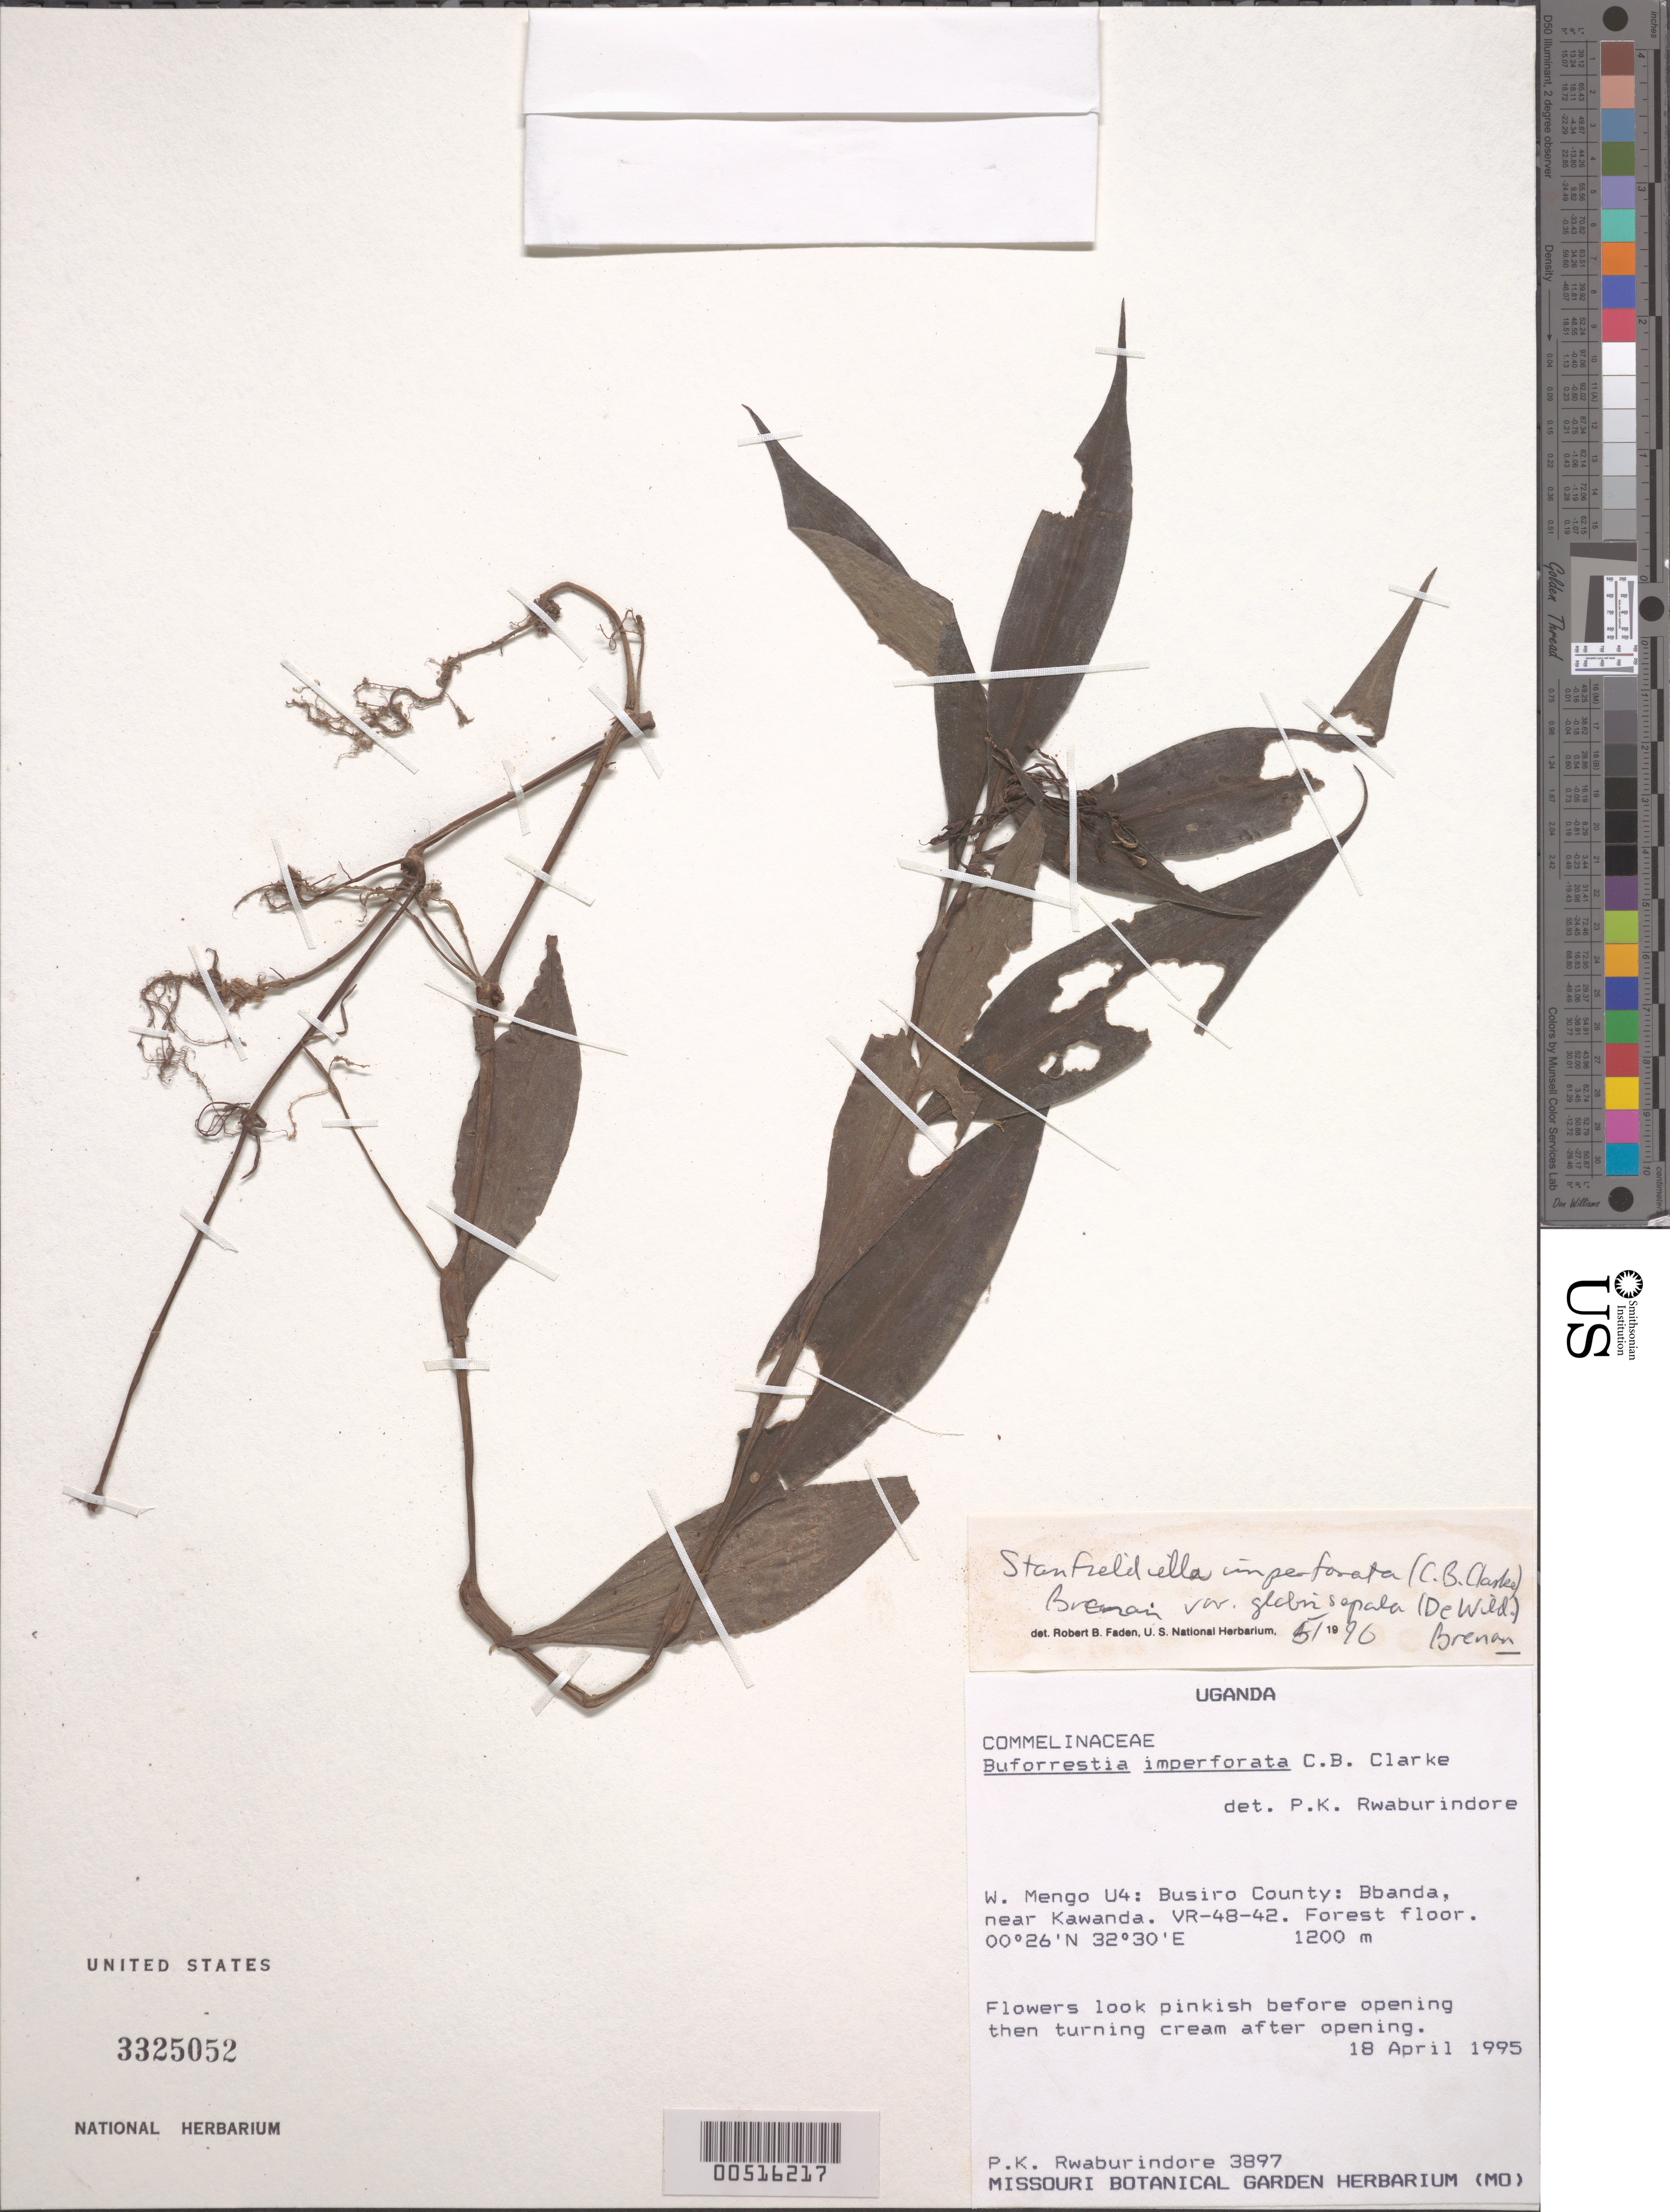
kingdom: Plantae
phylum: Tracheophyta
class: Liliopsida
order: Commelinales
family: Commelinaceae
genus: Stanfieldiella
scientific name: Stanfieldiella imperforata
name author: (C.B. Clarke) Brenan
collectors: P. Rwaburindore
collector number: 3897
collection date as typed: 18 Apr 1995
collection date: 1995-04-18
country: Uganda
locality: W mengo, u4, busiro county, bbanda near kawanda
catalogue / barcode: US 3325052